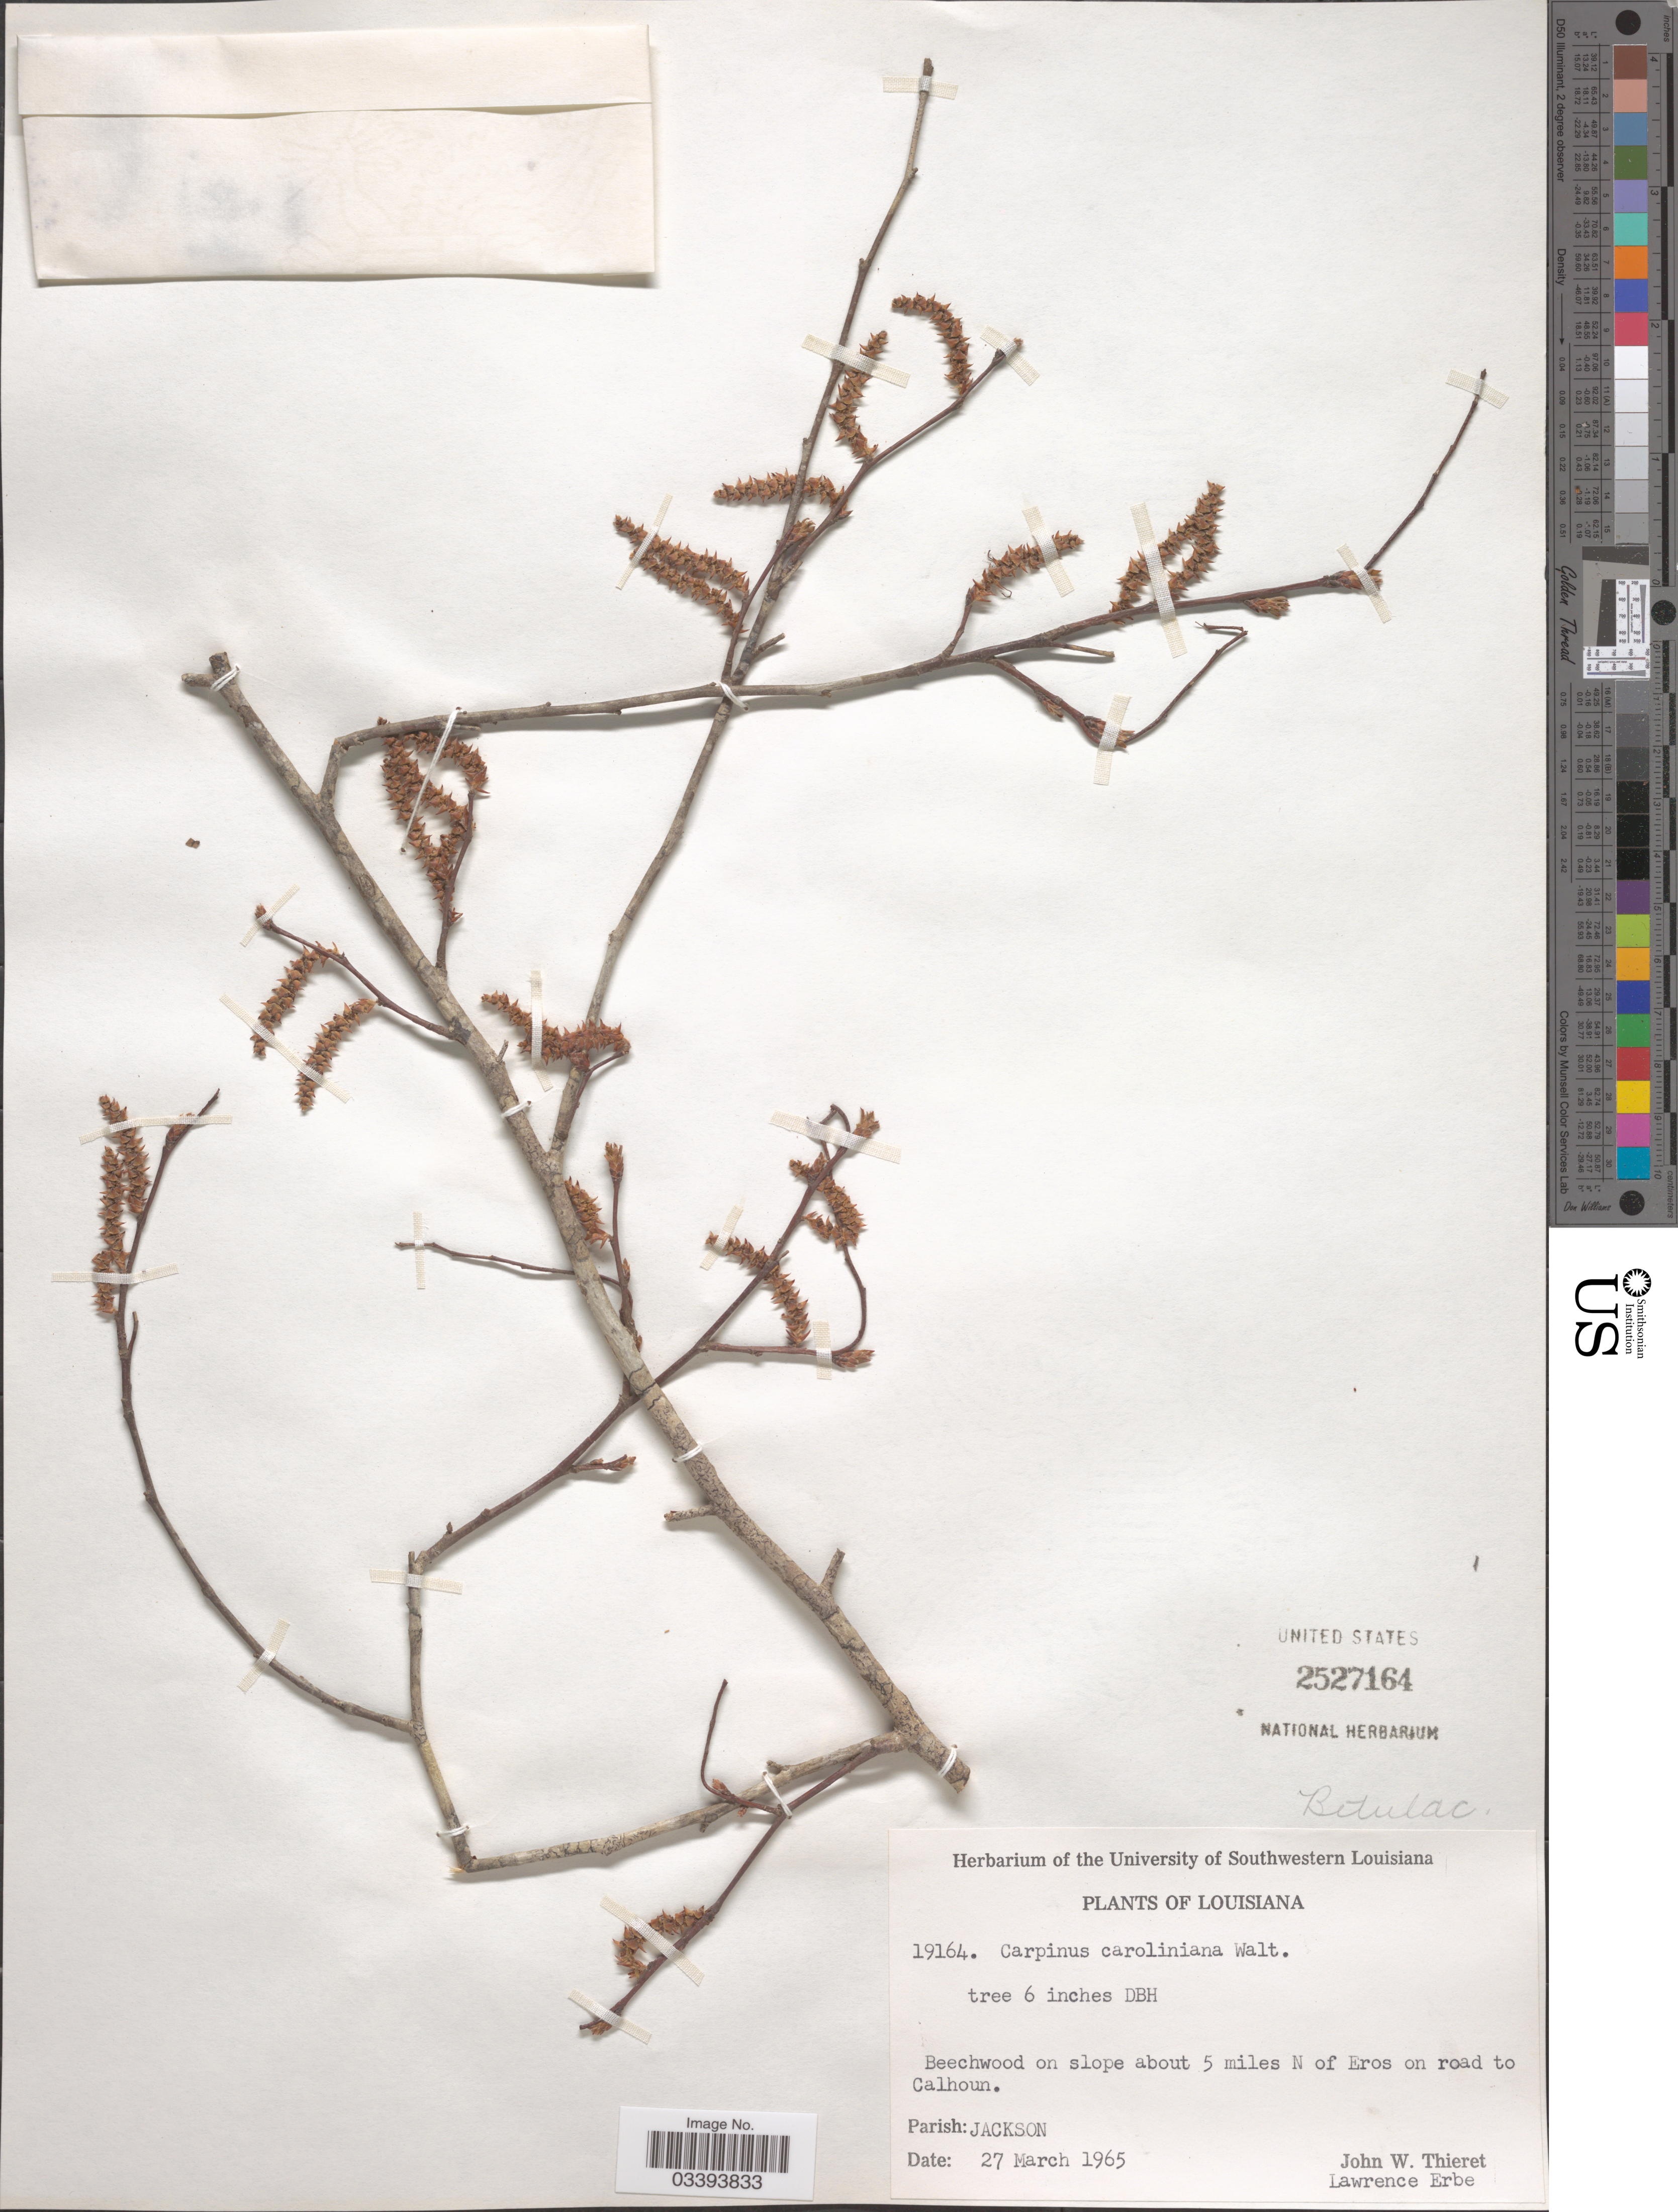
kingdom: Plantae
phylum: Tracheophyta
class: Magnoliopsida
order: Fagales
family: Betulaceae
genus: Carpinus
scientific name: Carpinus caroliniana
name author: Walter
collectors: J. W. Thieret & L. Erbe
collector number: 19164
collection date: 1965-03-27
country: United States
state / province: Louisiana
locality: Beechwood on slope about 5 miles N of Eros on road to Calhoun. Parish: Jackson.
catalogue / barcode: US 2527164